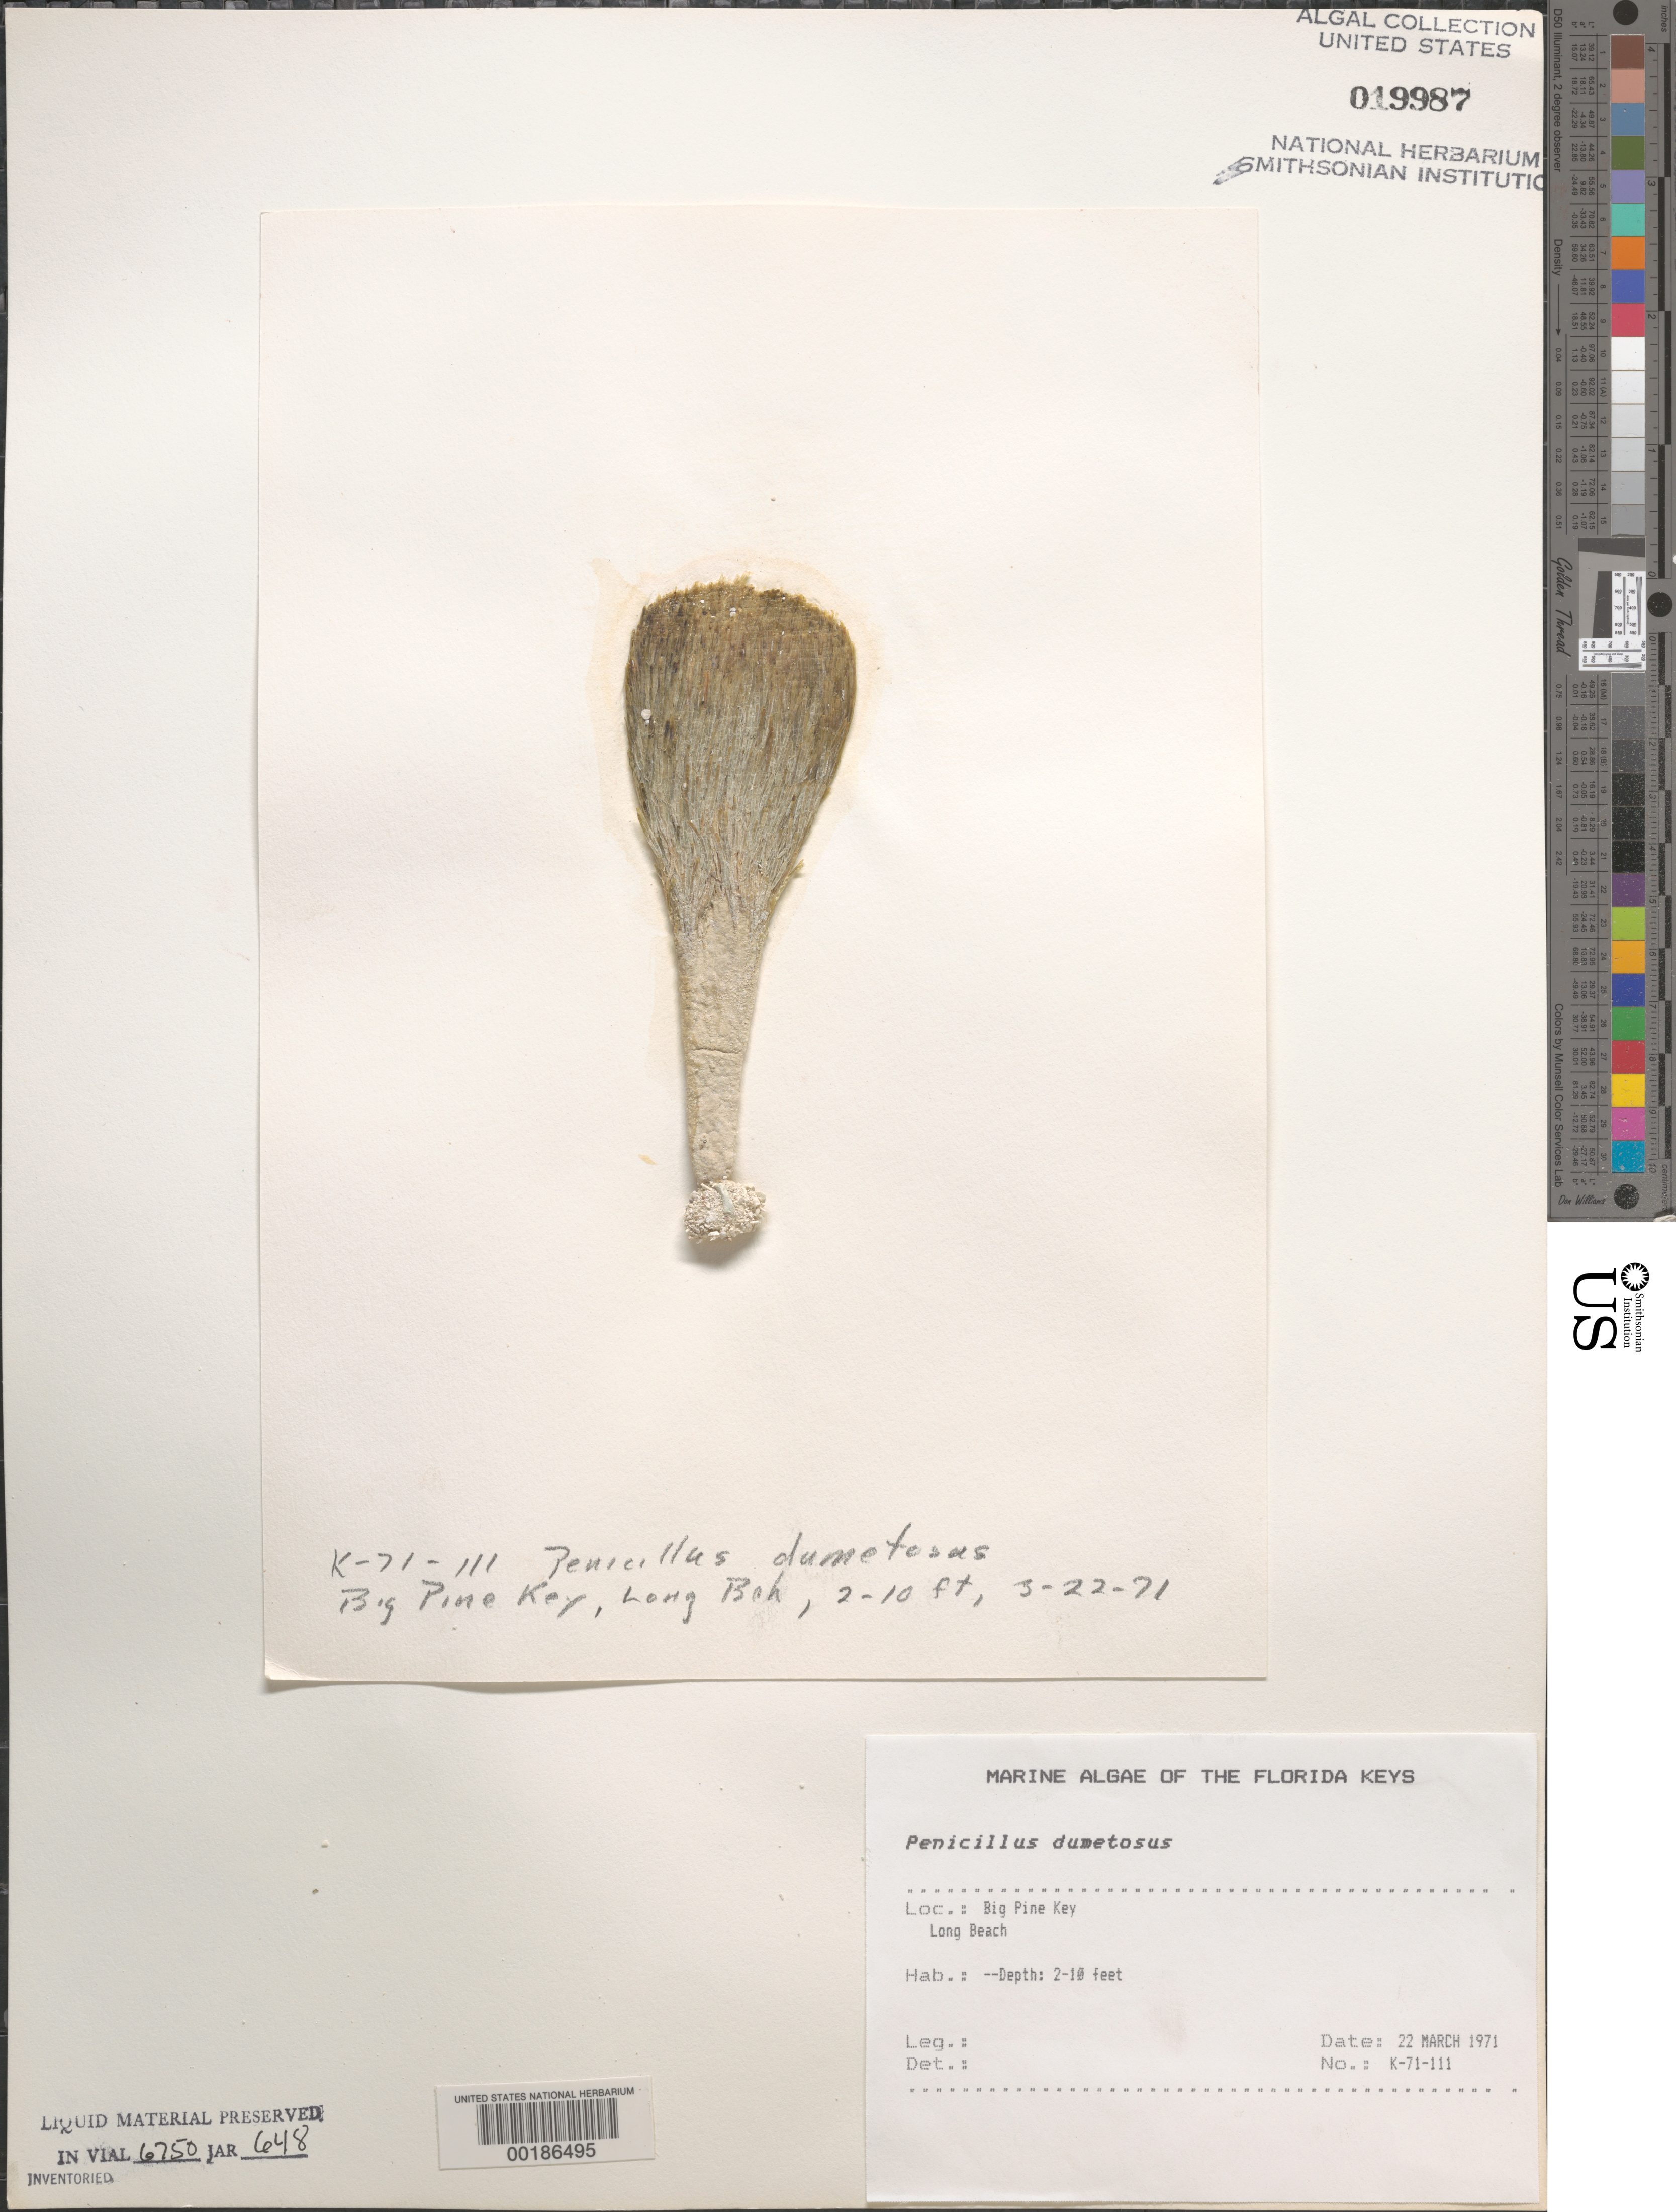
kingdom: Plantae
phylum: Chlorophyta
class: Ulvophyceae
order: Bryopsidales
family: Udoteaceae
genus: Penicillus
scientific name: Penicillus dumetosus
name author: (J.V.Lamouroux) Blainville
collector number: K-71-111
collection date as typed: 22 Mar 1971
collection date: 1971-03-22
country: United States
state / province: Florida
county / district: Monroe County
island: Big Pine Key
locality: Long Beach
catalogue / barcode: US 19987